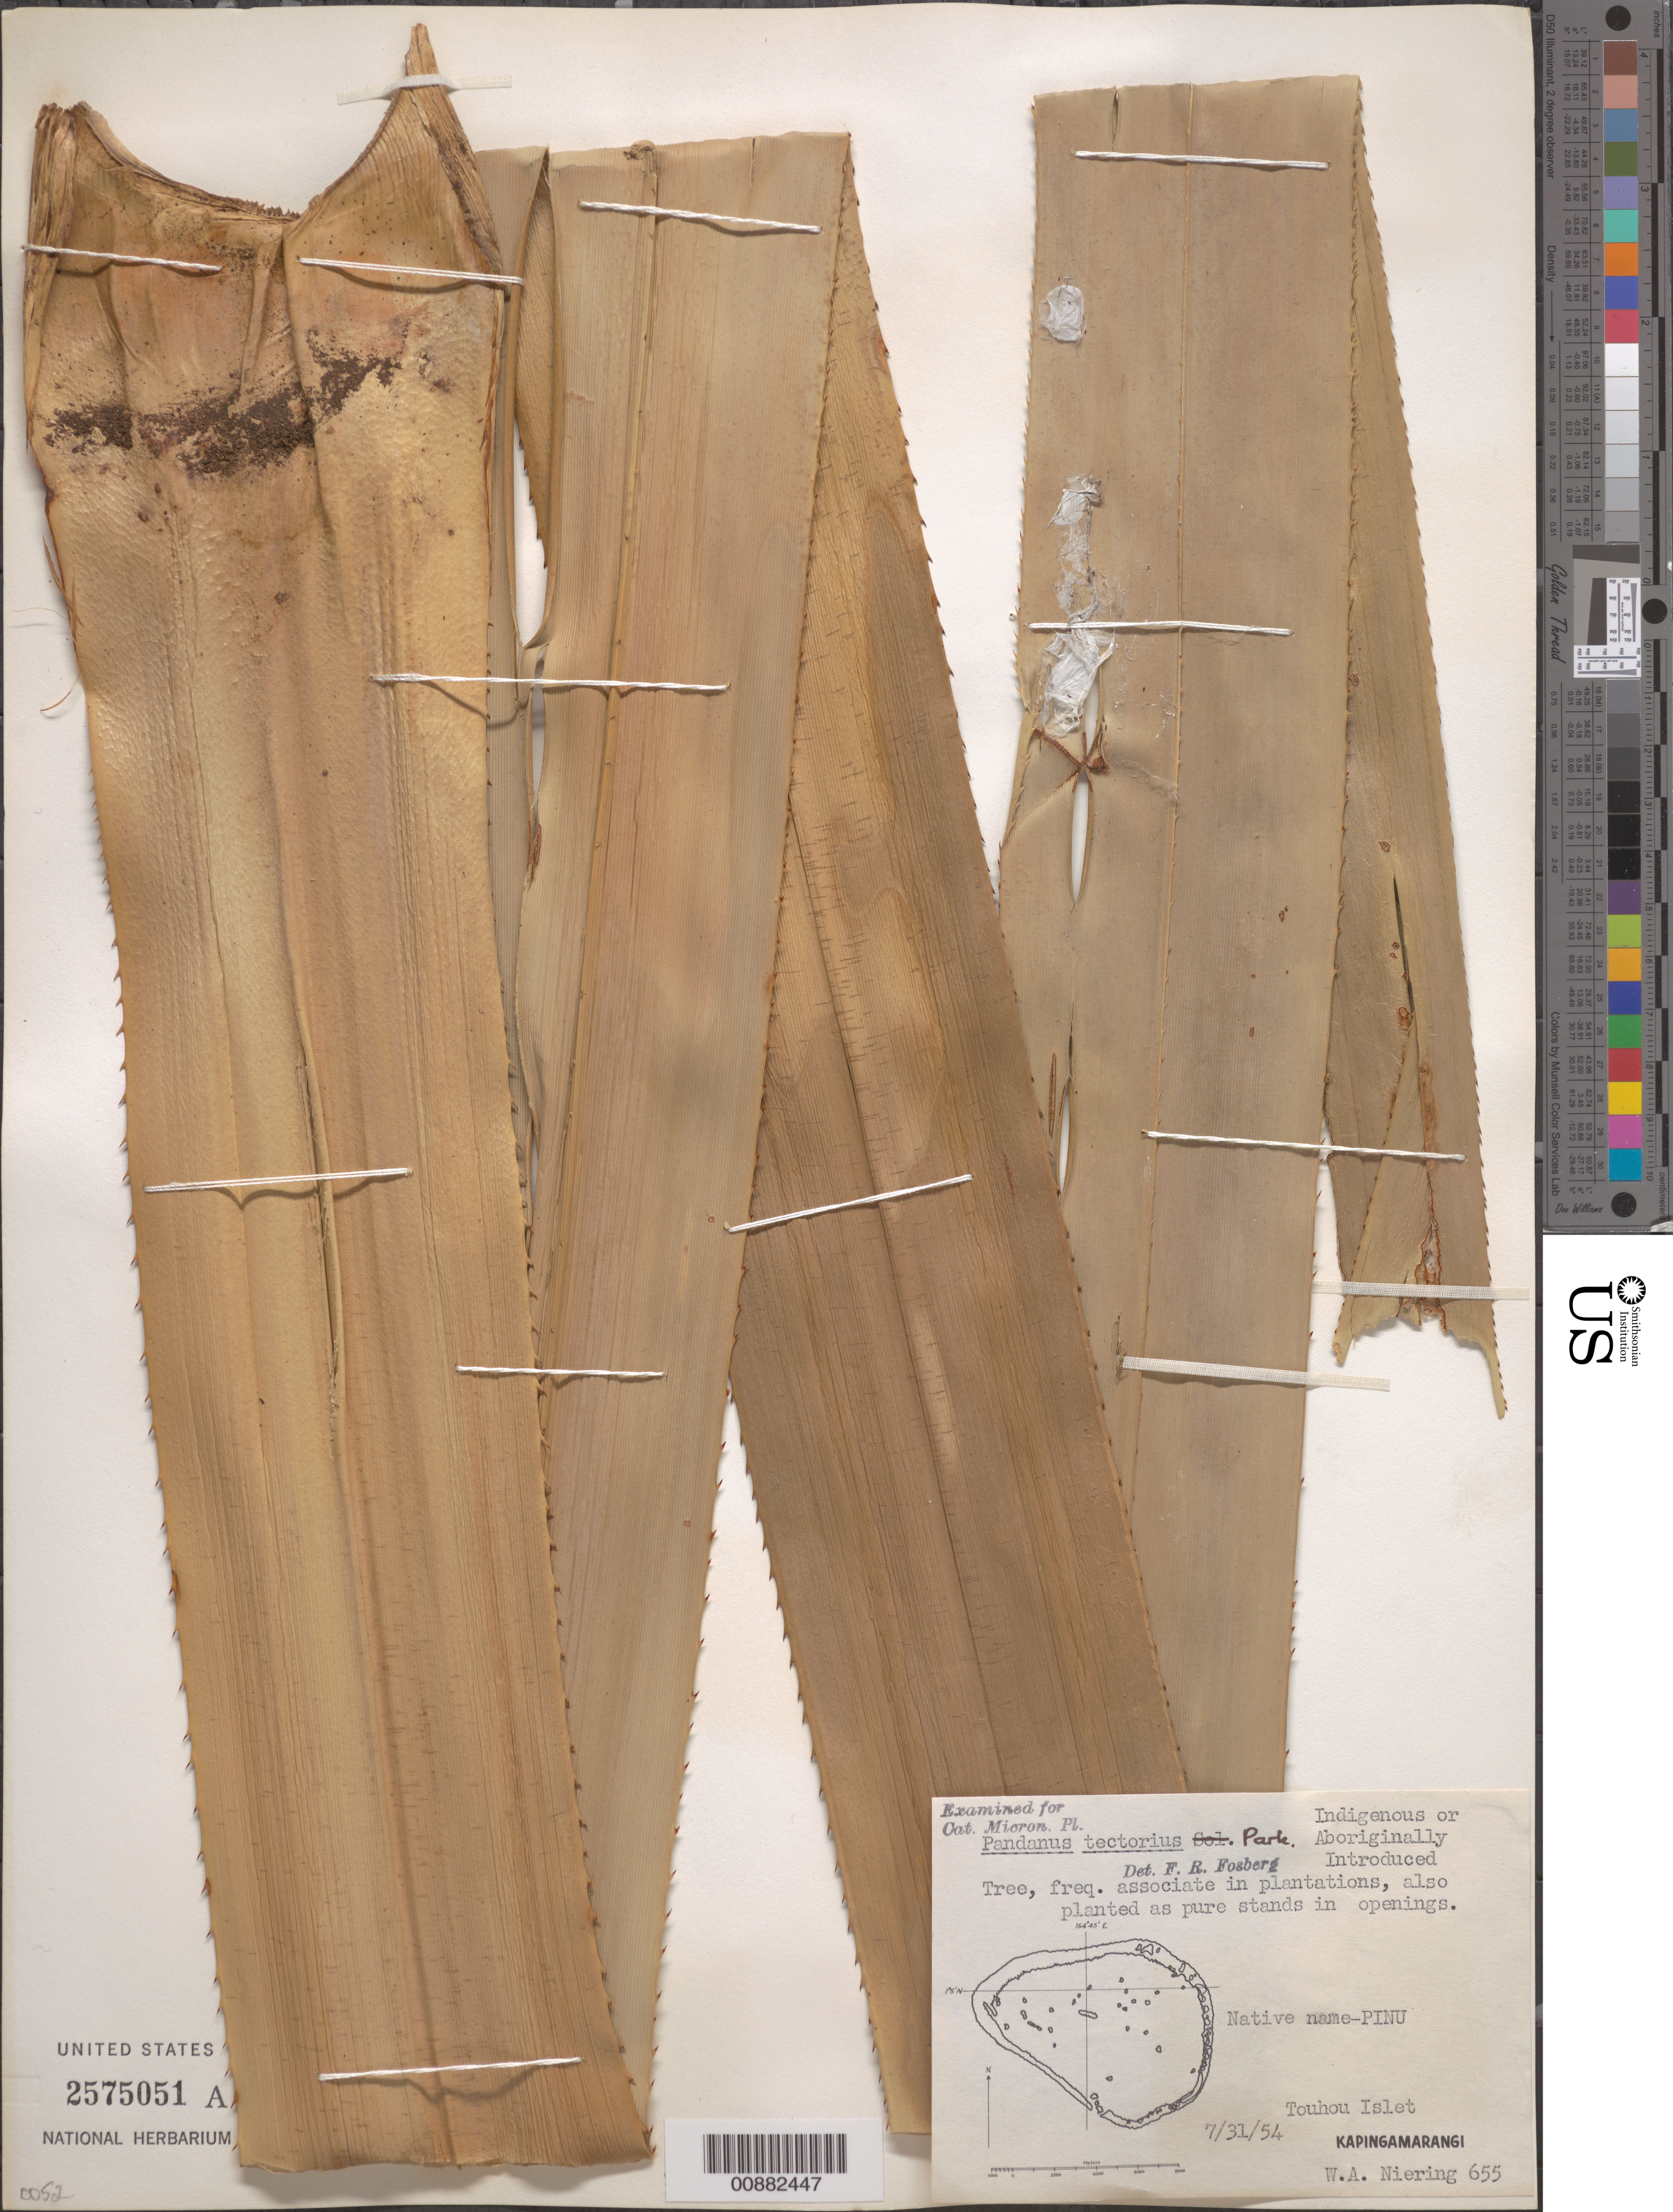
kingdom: Plantae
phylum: Tracheophyta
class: Liliopsida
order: Pandanales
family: Pandanaceae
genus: Pandanus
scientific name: Pandanus tectorius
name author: Parkinson ex DuRoi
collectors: W. Niering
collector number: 655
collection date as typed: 31 Jul 1954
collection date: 1954-07-31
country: Micronesia, Federated States of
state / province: Pohnpei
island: Kapingamarangi Atoll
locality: Tree, freq. associate in plantations, also planted as pure stands in openings. Touhou Islet.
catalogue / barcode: US 2575051